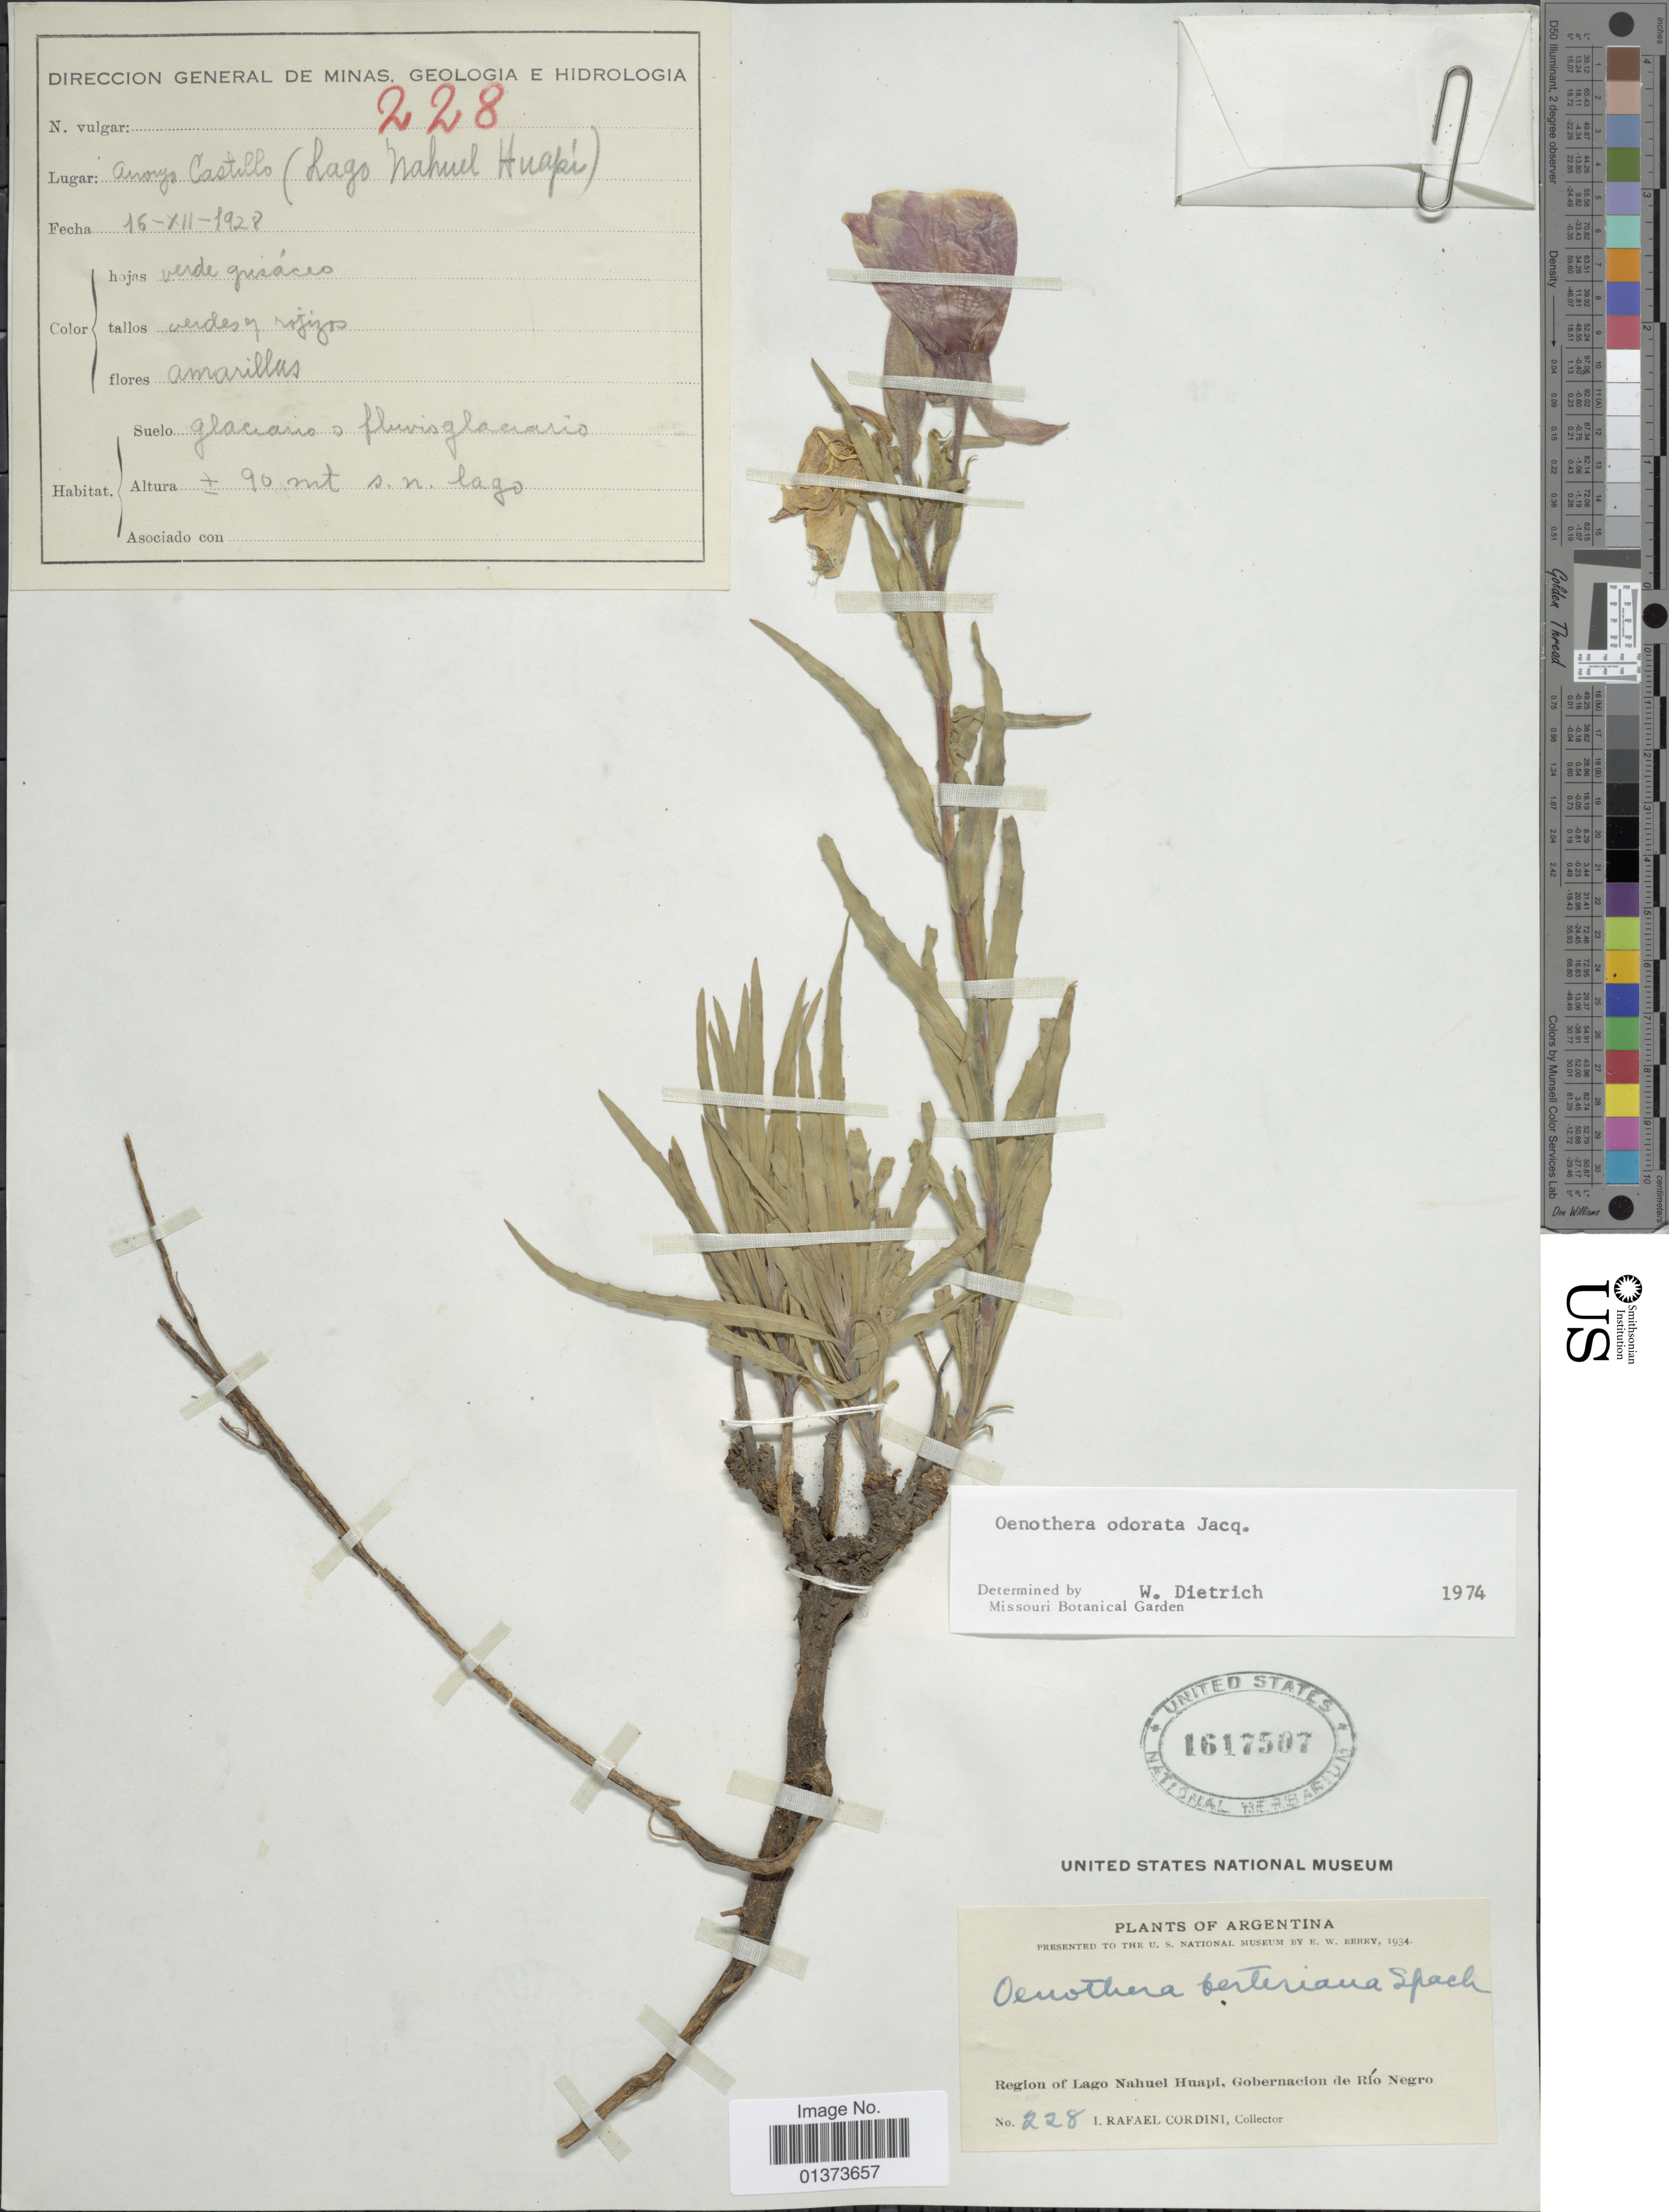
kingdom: Plantae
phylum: Tracheophyta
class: Magnoliopsida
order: Myrtales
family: Onagraceae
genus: Oenothera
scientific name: Oenothera odorata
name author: Jacq.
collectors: I. Cordini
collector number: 228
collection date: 1928-12-16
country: Argentina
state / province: Rio Negro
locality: Region of Lago Nahuel Huapi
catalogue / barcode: US 1617507